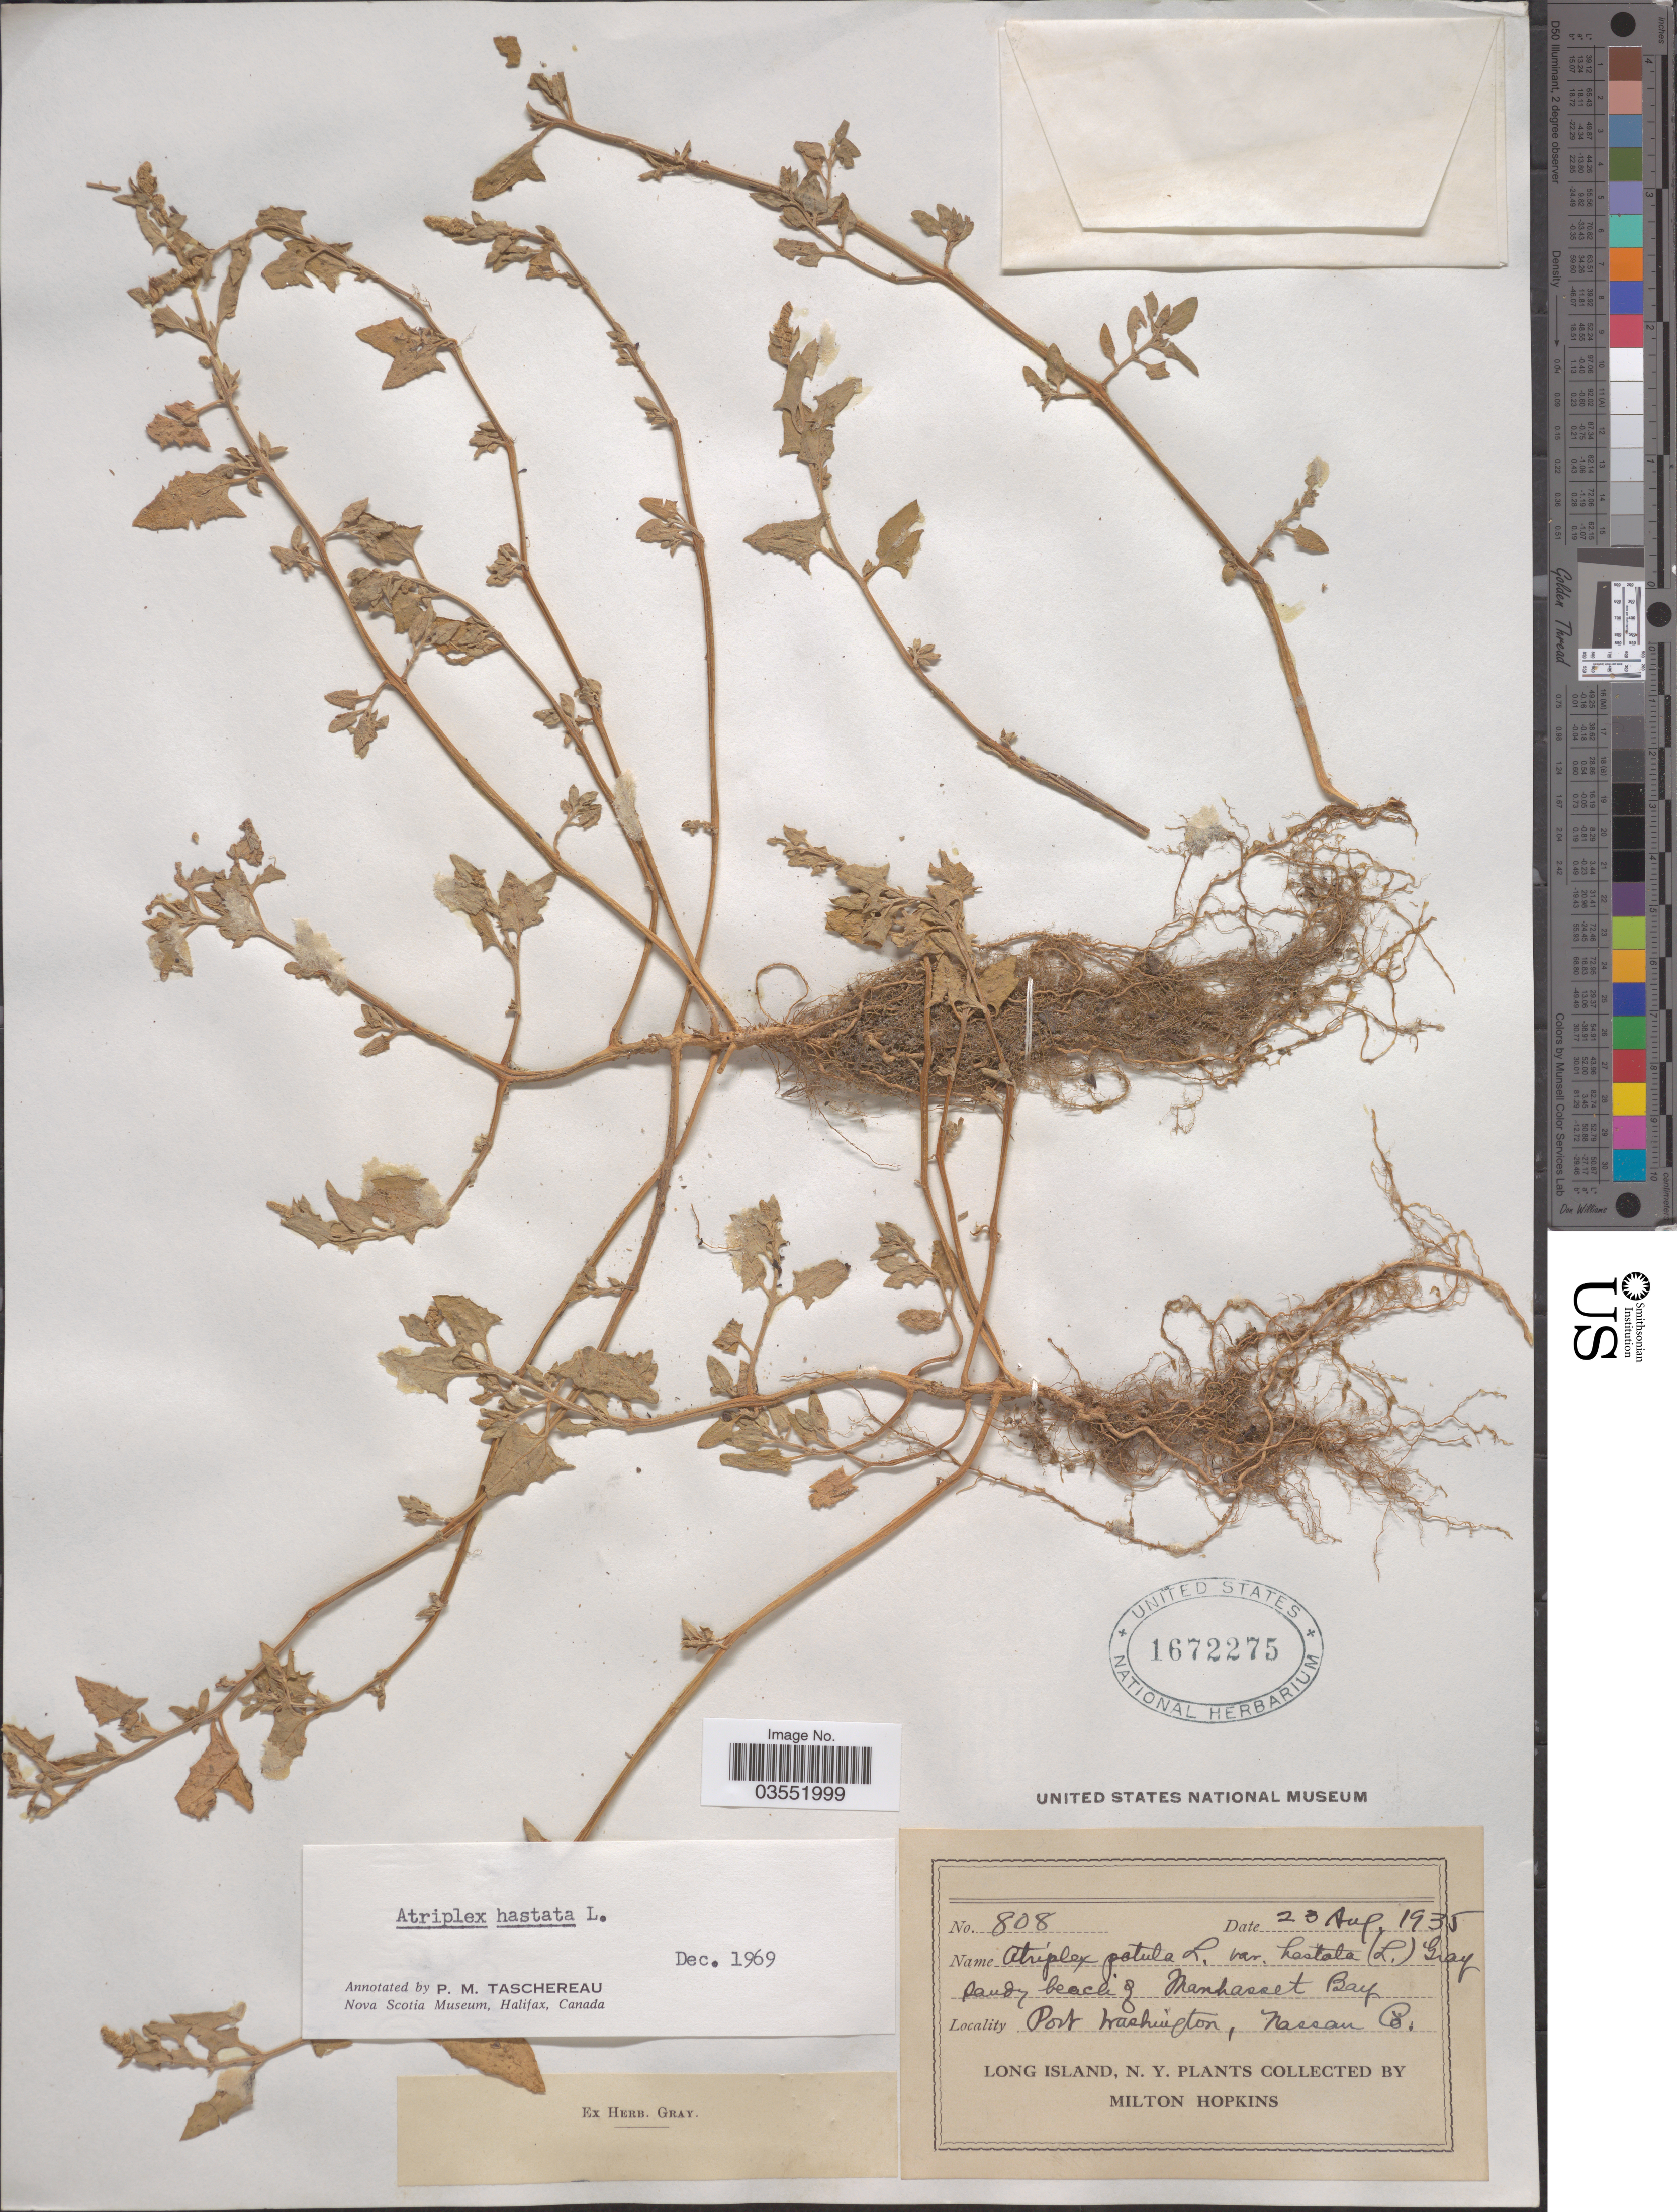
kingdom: Plantae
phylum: Tracheophyta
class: Magnoliopsida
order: Caryophyllales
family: Amaranthaceae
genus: Atriplex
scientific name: Atriplex hastata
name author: L.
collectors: M. Hopkins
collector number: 808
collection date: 1935-08-23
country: United States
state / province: New York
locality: Sandy beach & Manhasset Bay. Port Washington, Nassau Co. Long Island.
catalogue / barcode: US 1672275